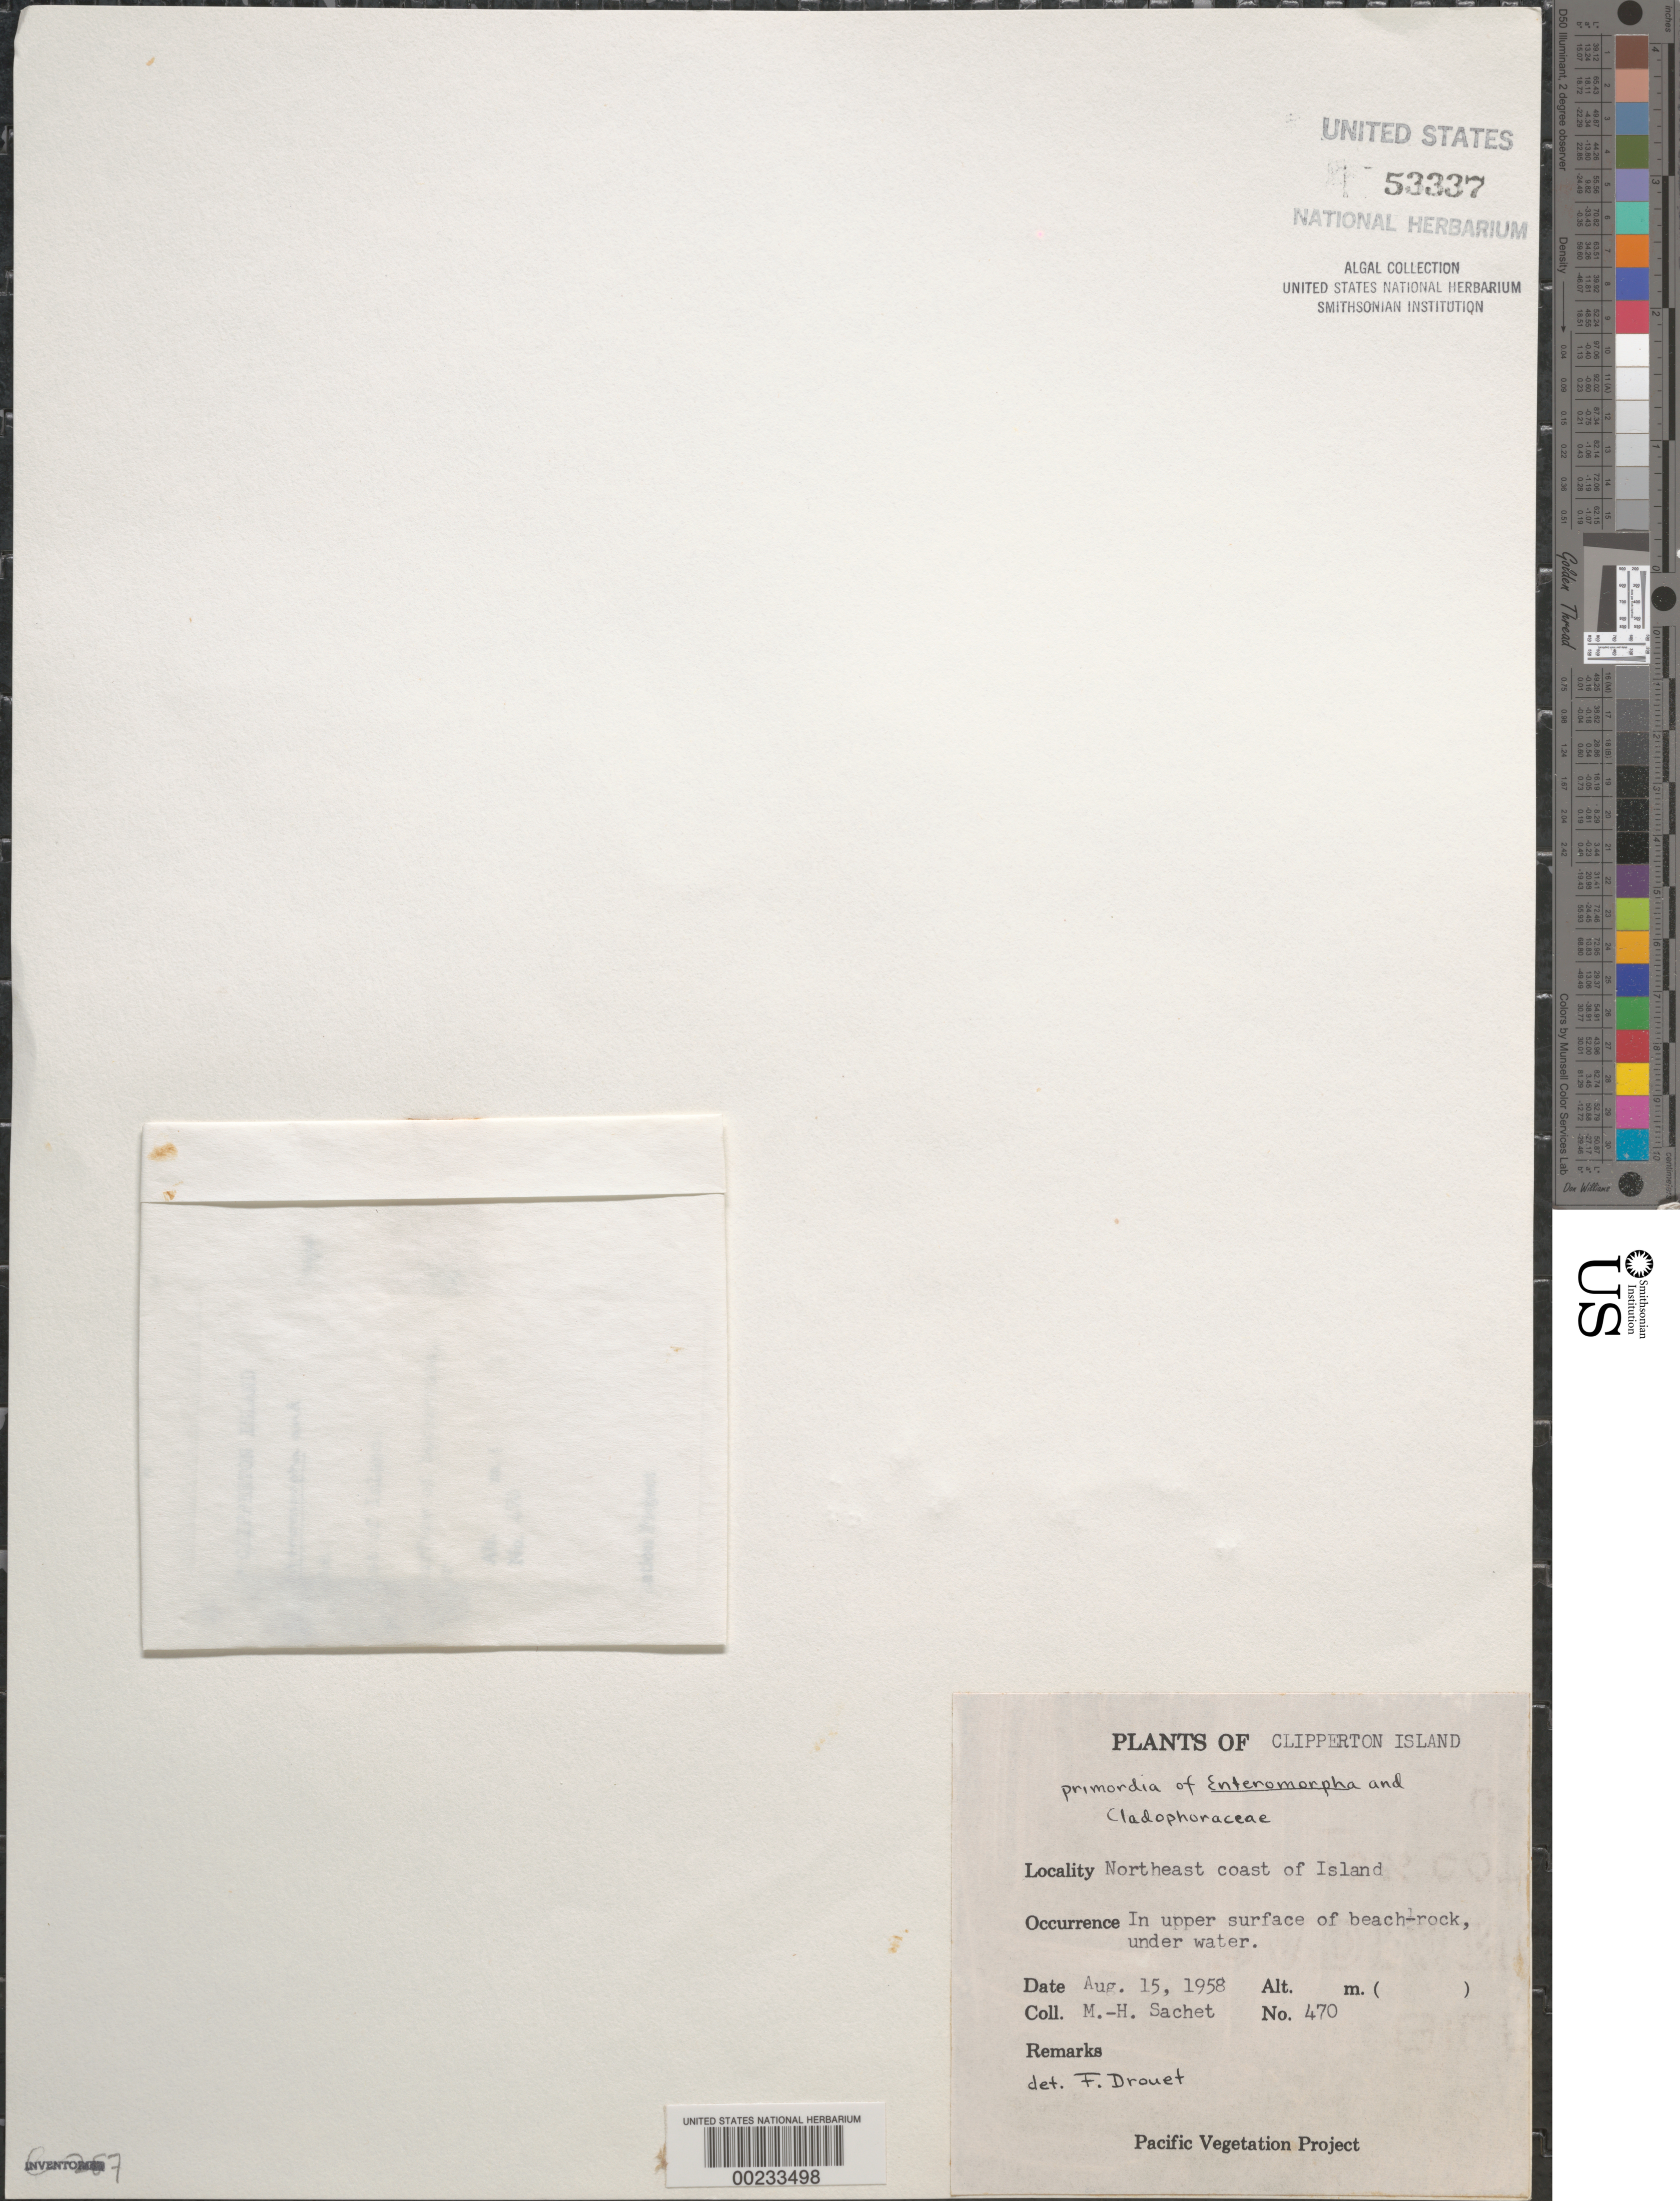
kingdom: Plantae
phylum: Chlorophyta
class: Ulvophyceae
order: Ulvales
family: Ulvaceae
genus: Ulva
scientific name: Ulva sp.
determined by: Algae name updating Project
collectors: M.-H. Sachet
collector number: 470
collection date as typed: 15 Aug 1958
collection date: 1958-08-15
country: Central Am. Pac. Islands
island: Clipperton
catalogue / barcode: US 53337